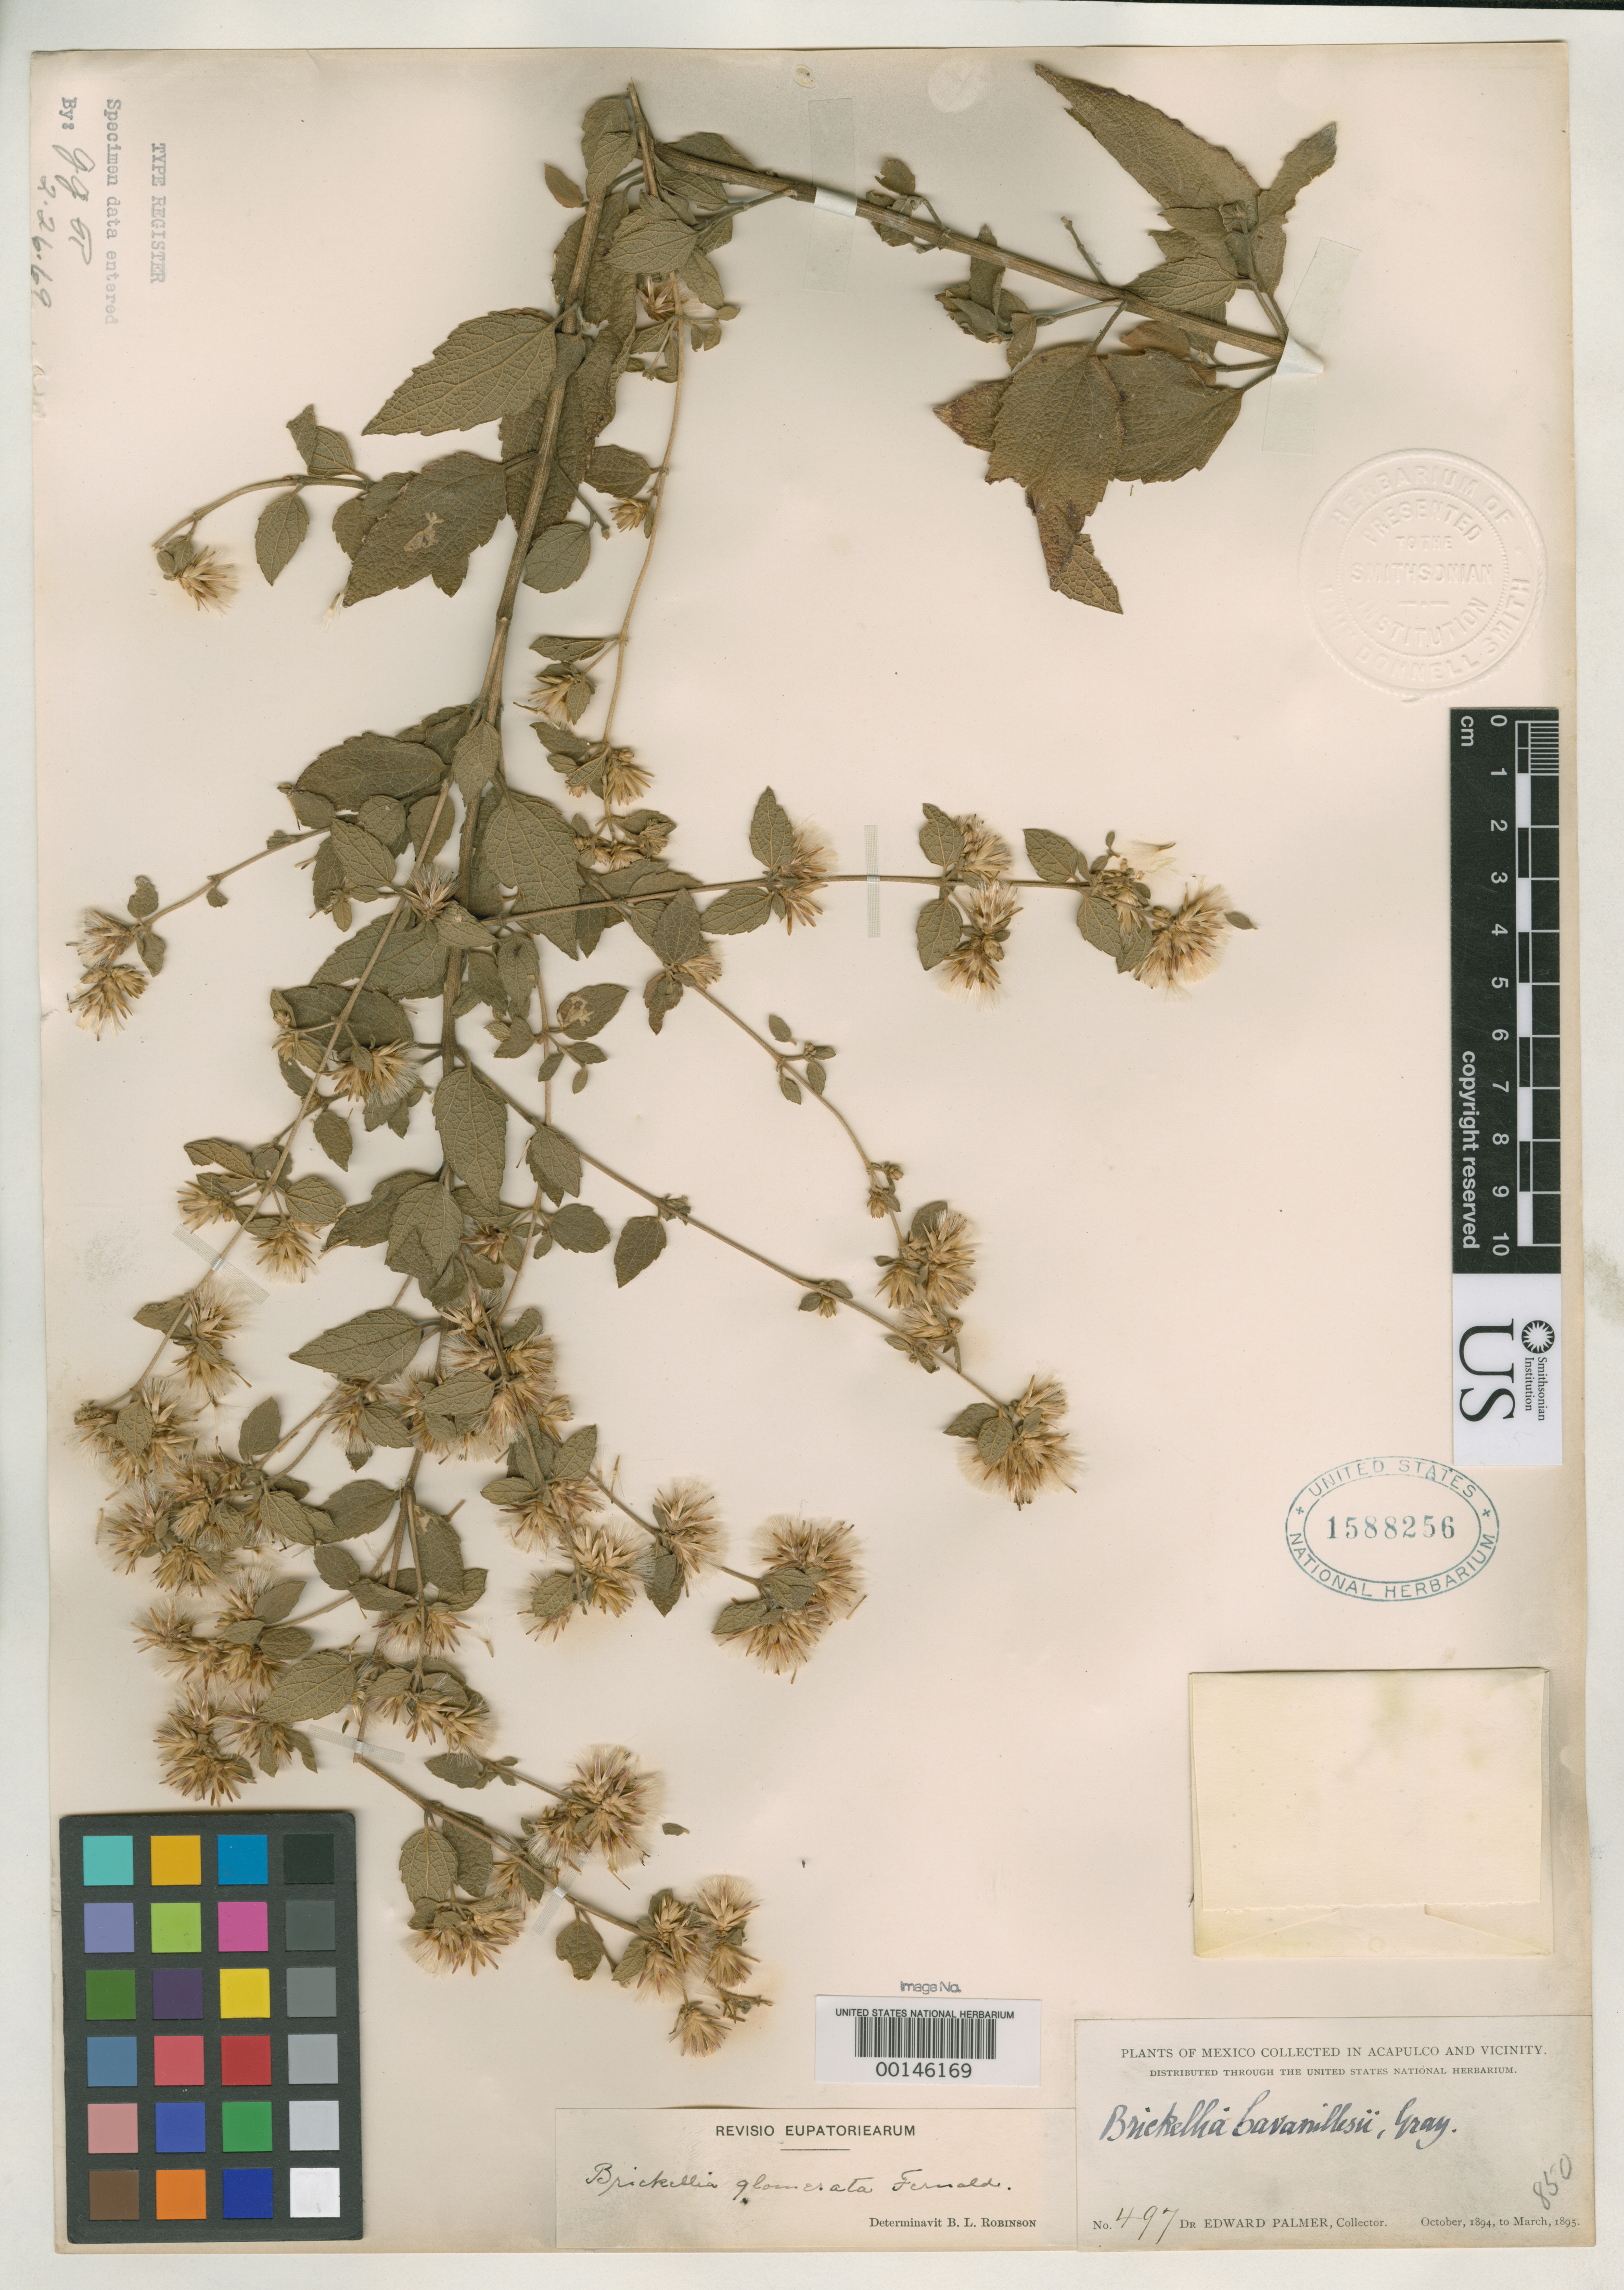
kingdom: Plantae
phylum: Tracheophyta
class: Magnoliopsida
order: Asterales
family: Asteraceae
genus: Brickellia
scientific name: Brickellia glomerata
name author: Fernald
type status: Isosyntype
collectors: E. Palmer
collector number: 497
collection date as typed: Oct 1894 to -- Mar 1895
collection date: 1894-10/1895-03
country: Mexico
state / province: Guerrero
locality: Mountains near Acapulco.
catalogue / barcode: US 1588256